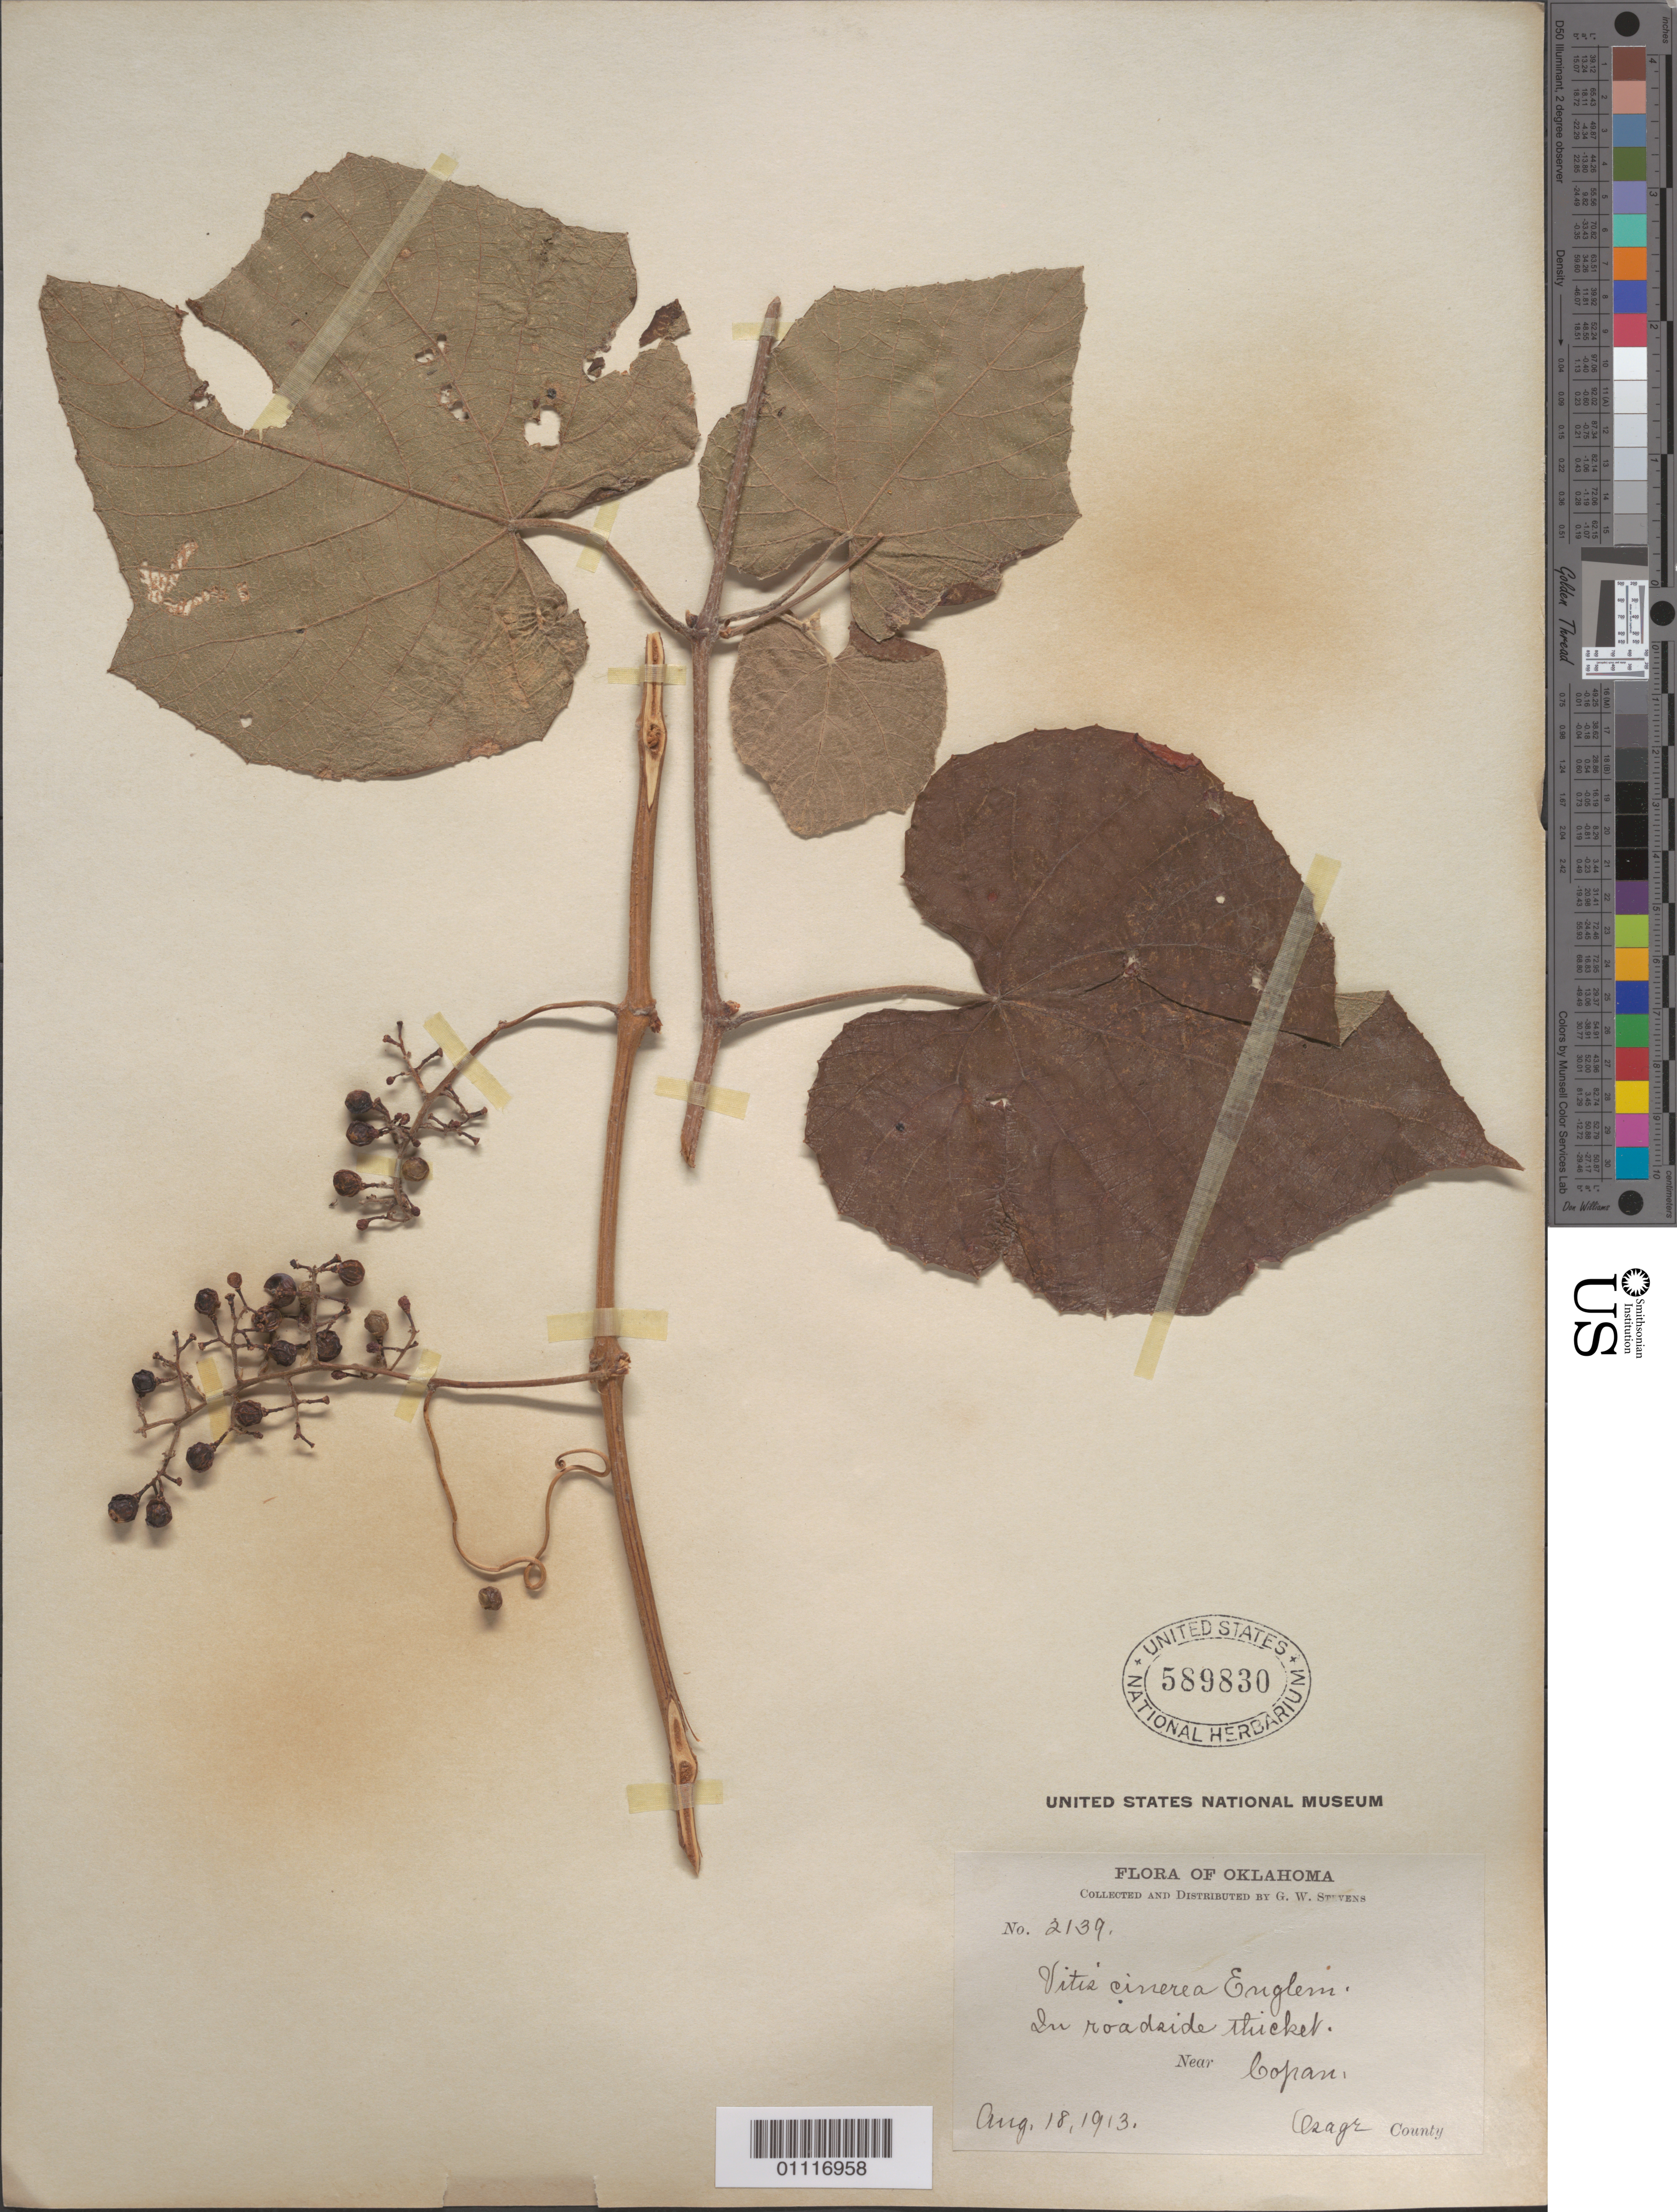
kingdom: Plantae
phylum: Tracheophyta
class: Magnoliopsida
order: Vitales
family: Vitaceae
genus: Vitis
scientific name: Vitis cinerea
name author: (Engelm.) Millardet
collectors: G. Stevens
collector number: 2139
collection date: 1913-08-18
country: United States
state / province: Oklahoma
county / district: Osage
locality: In roadside thicket, near Lopan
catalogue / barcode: US 589830